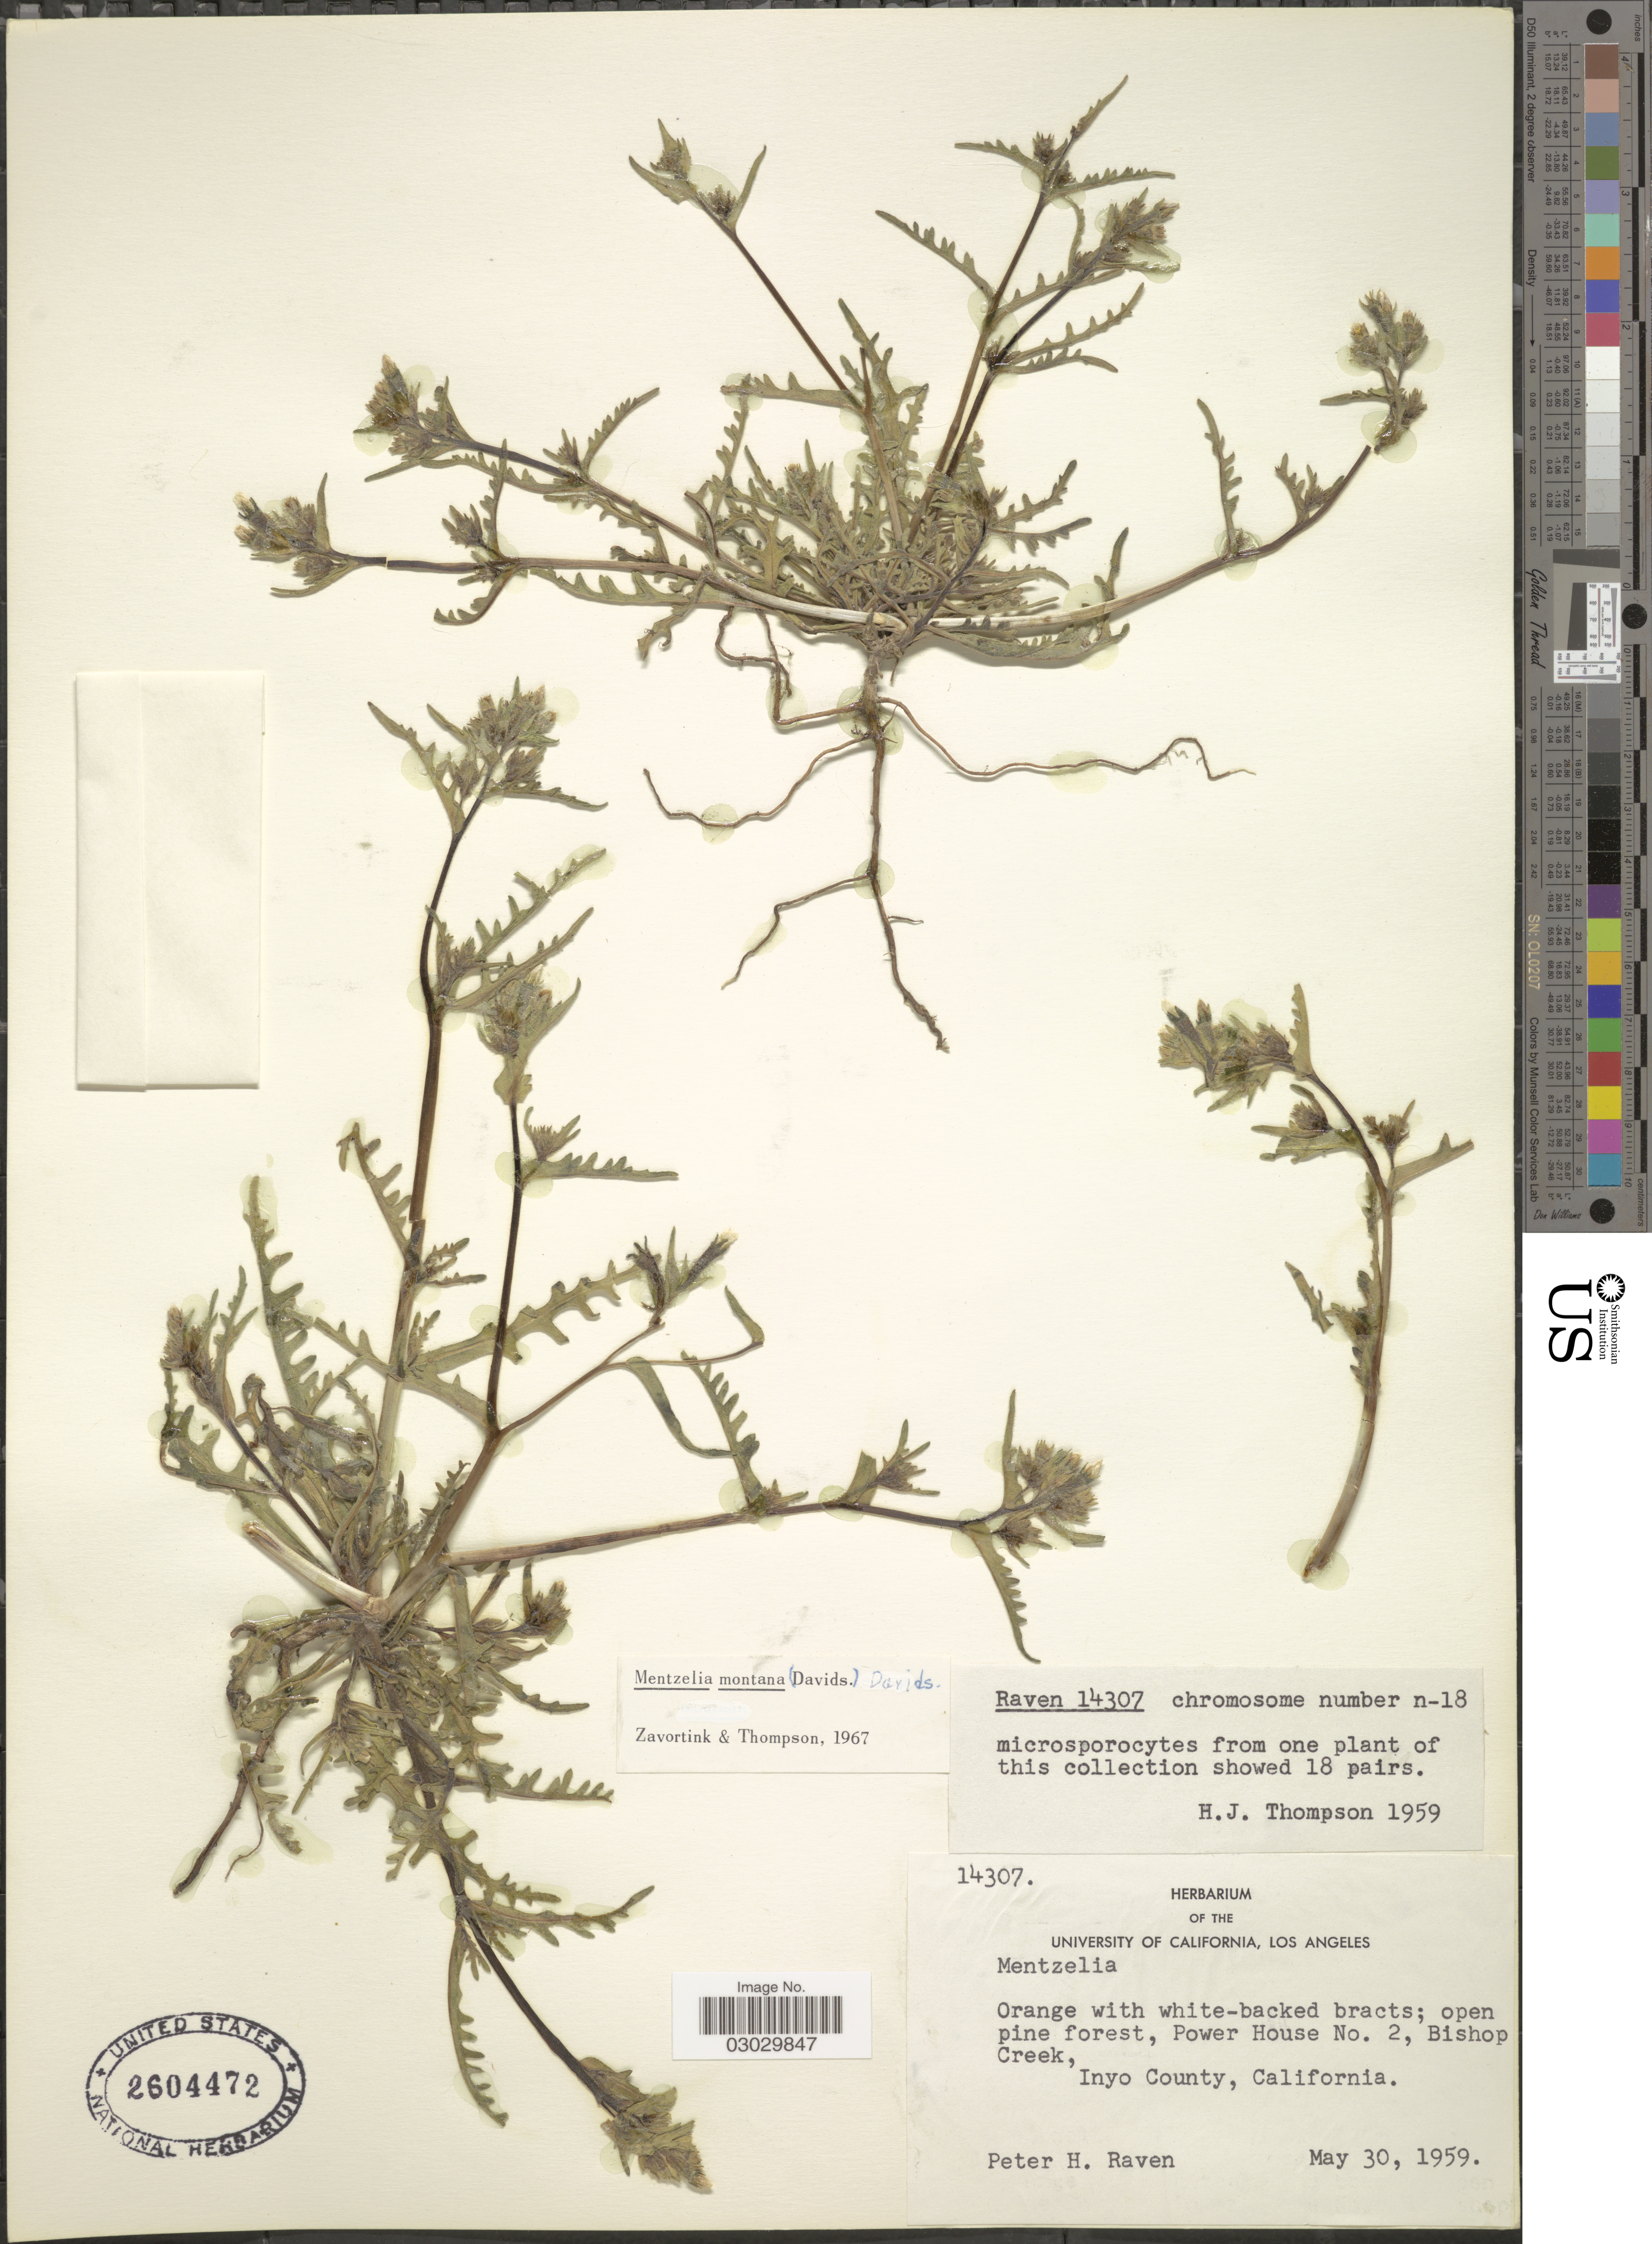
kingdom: Plantae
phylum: Tracheophyta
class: Magnoliopsida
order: Cornales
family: Loasaceae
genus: Mentzelia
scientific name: Mentzelia montana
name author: (Davidson) Davidson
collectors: P. Raven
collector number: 14307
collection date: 1959-05-30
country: United States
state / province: California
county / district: Inyo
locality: Power House No. 2, Bishop Creek, Inyo County.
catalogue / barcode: US 2604472